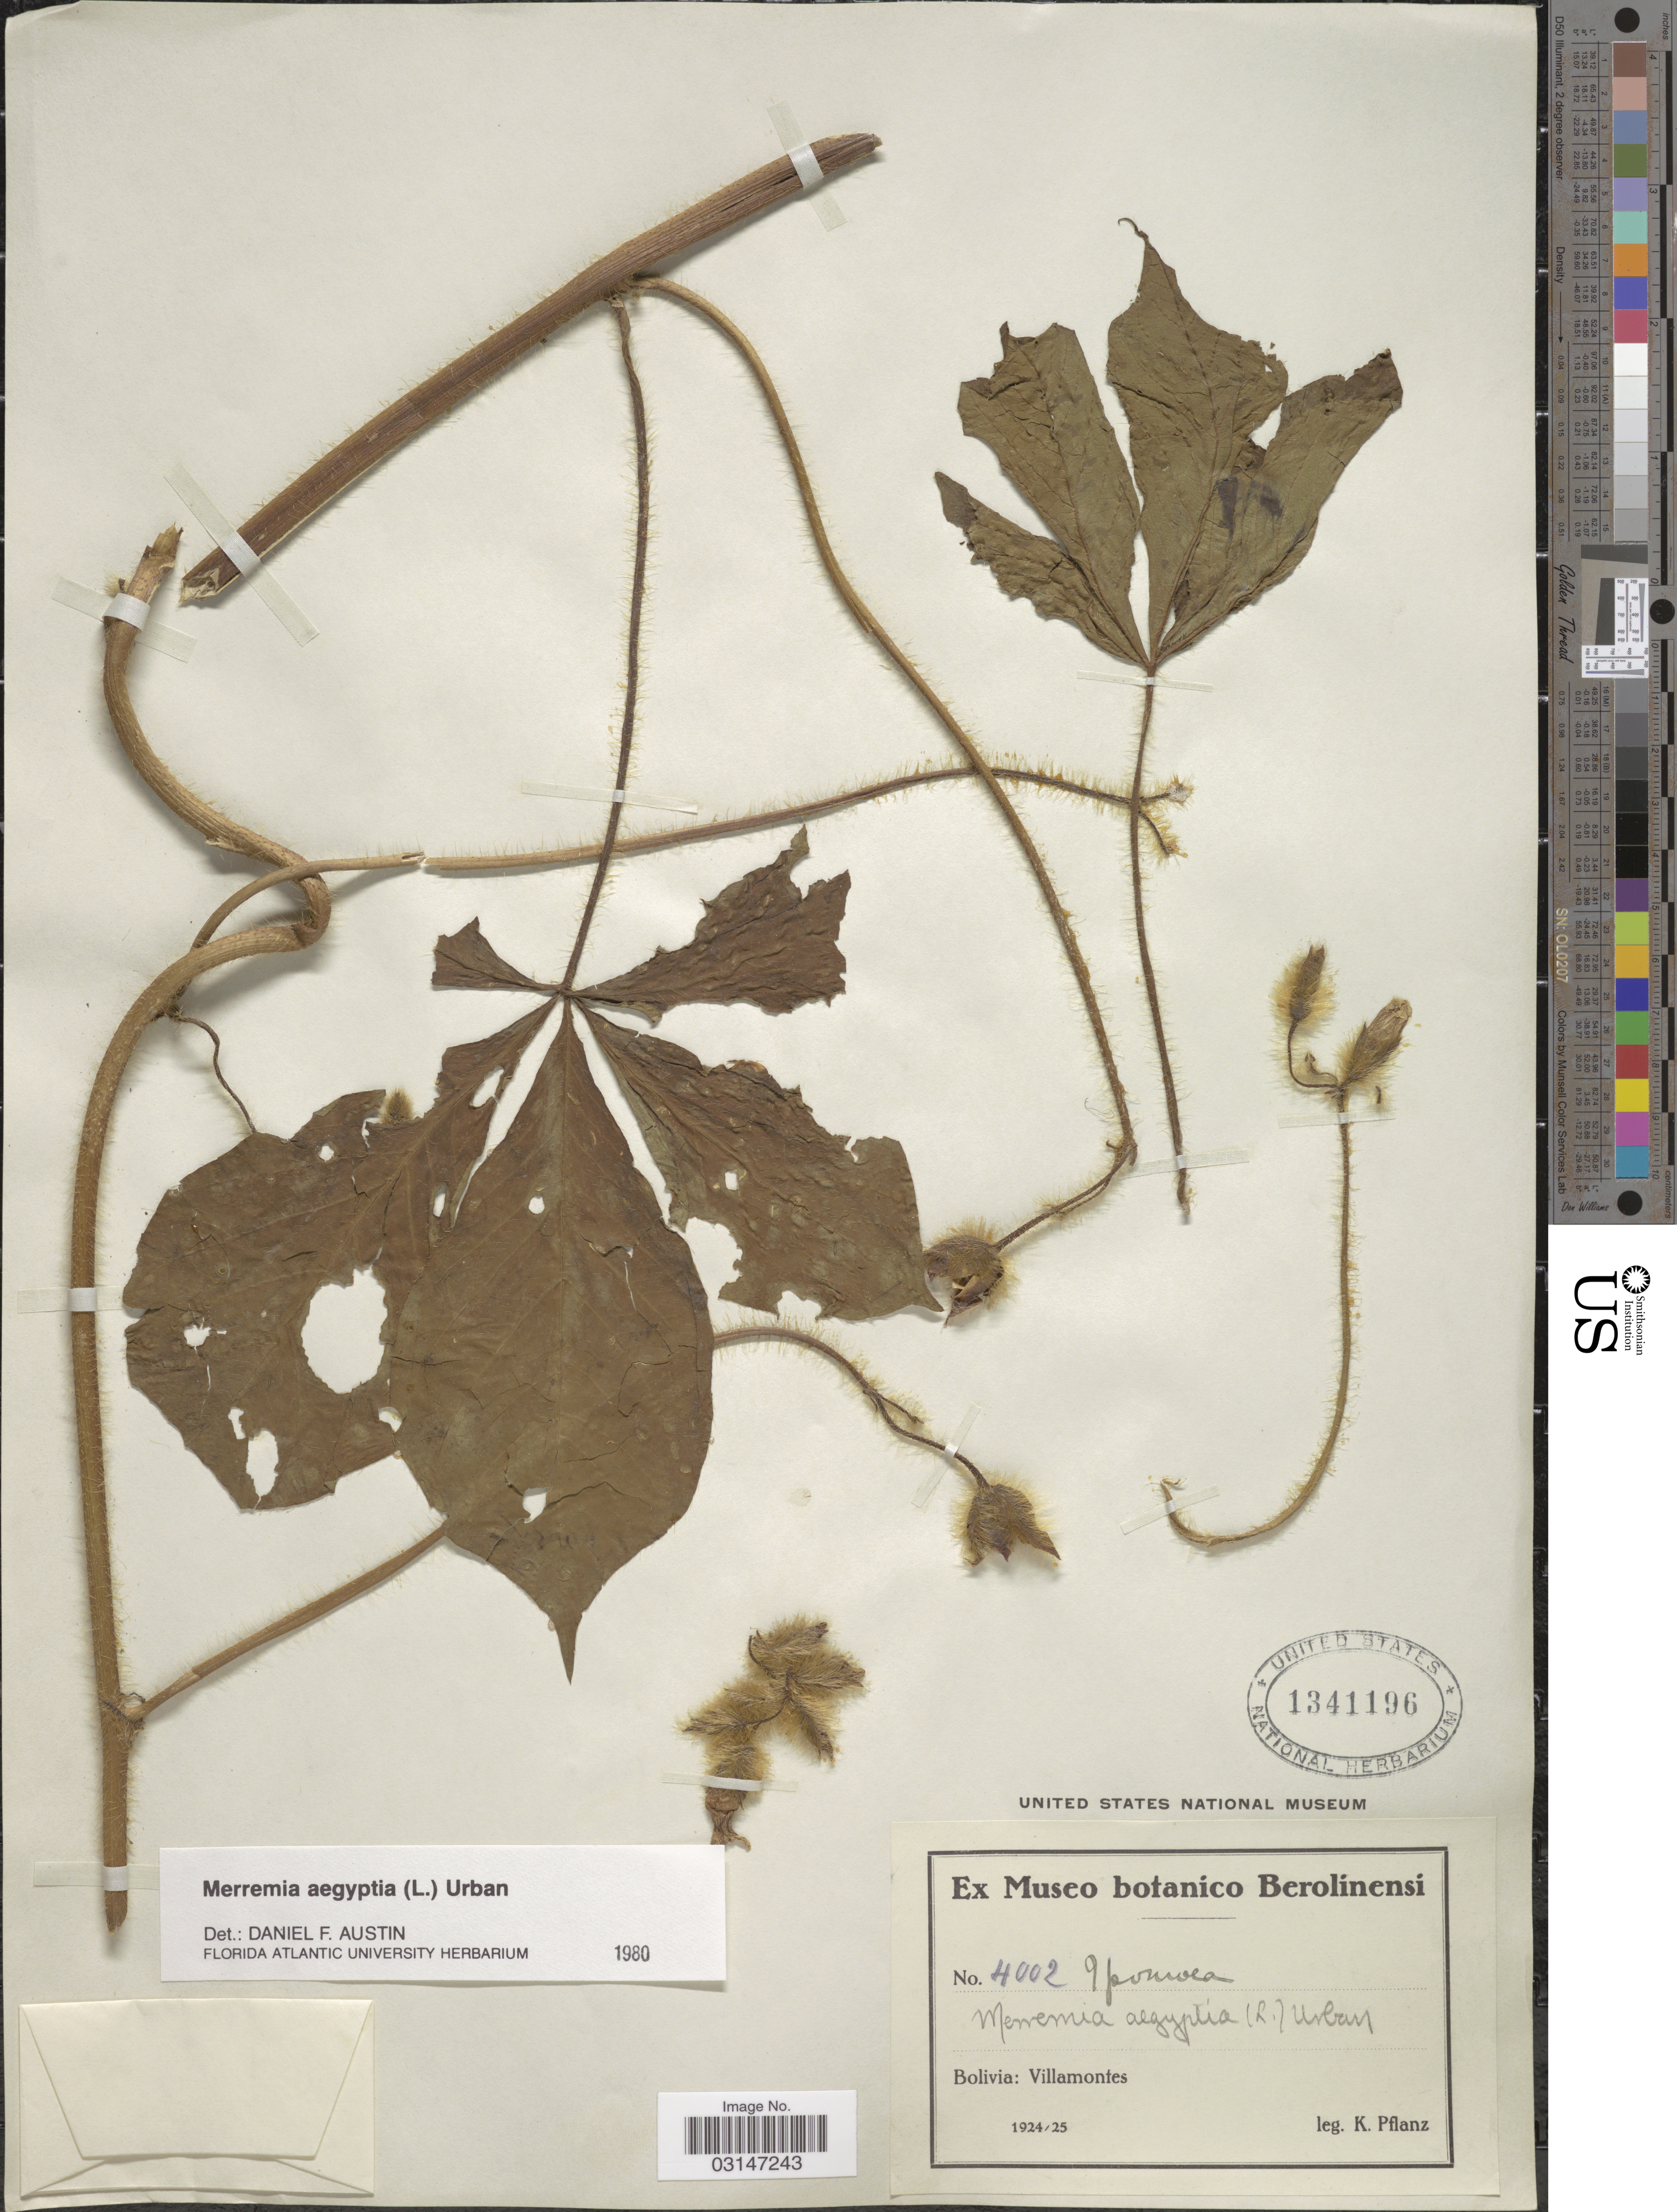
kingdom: Plantae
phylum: Tracheophyta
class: Magnoliopsida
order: Solanales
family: Convolvulaceae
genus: Distimake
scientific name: Distimake aegyptius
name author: (L.) A. R. Simões & Staples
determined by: Strong, Mark T., (BOT), Smithsonian Institution - National Museum of Natural History (UNITED STATES)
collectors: K. Pflanz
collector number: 4002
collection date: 1924/1925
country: Bolivia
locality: Villamontes.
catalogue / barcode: US 1341196